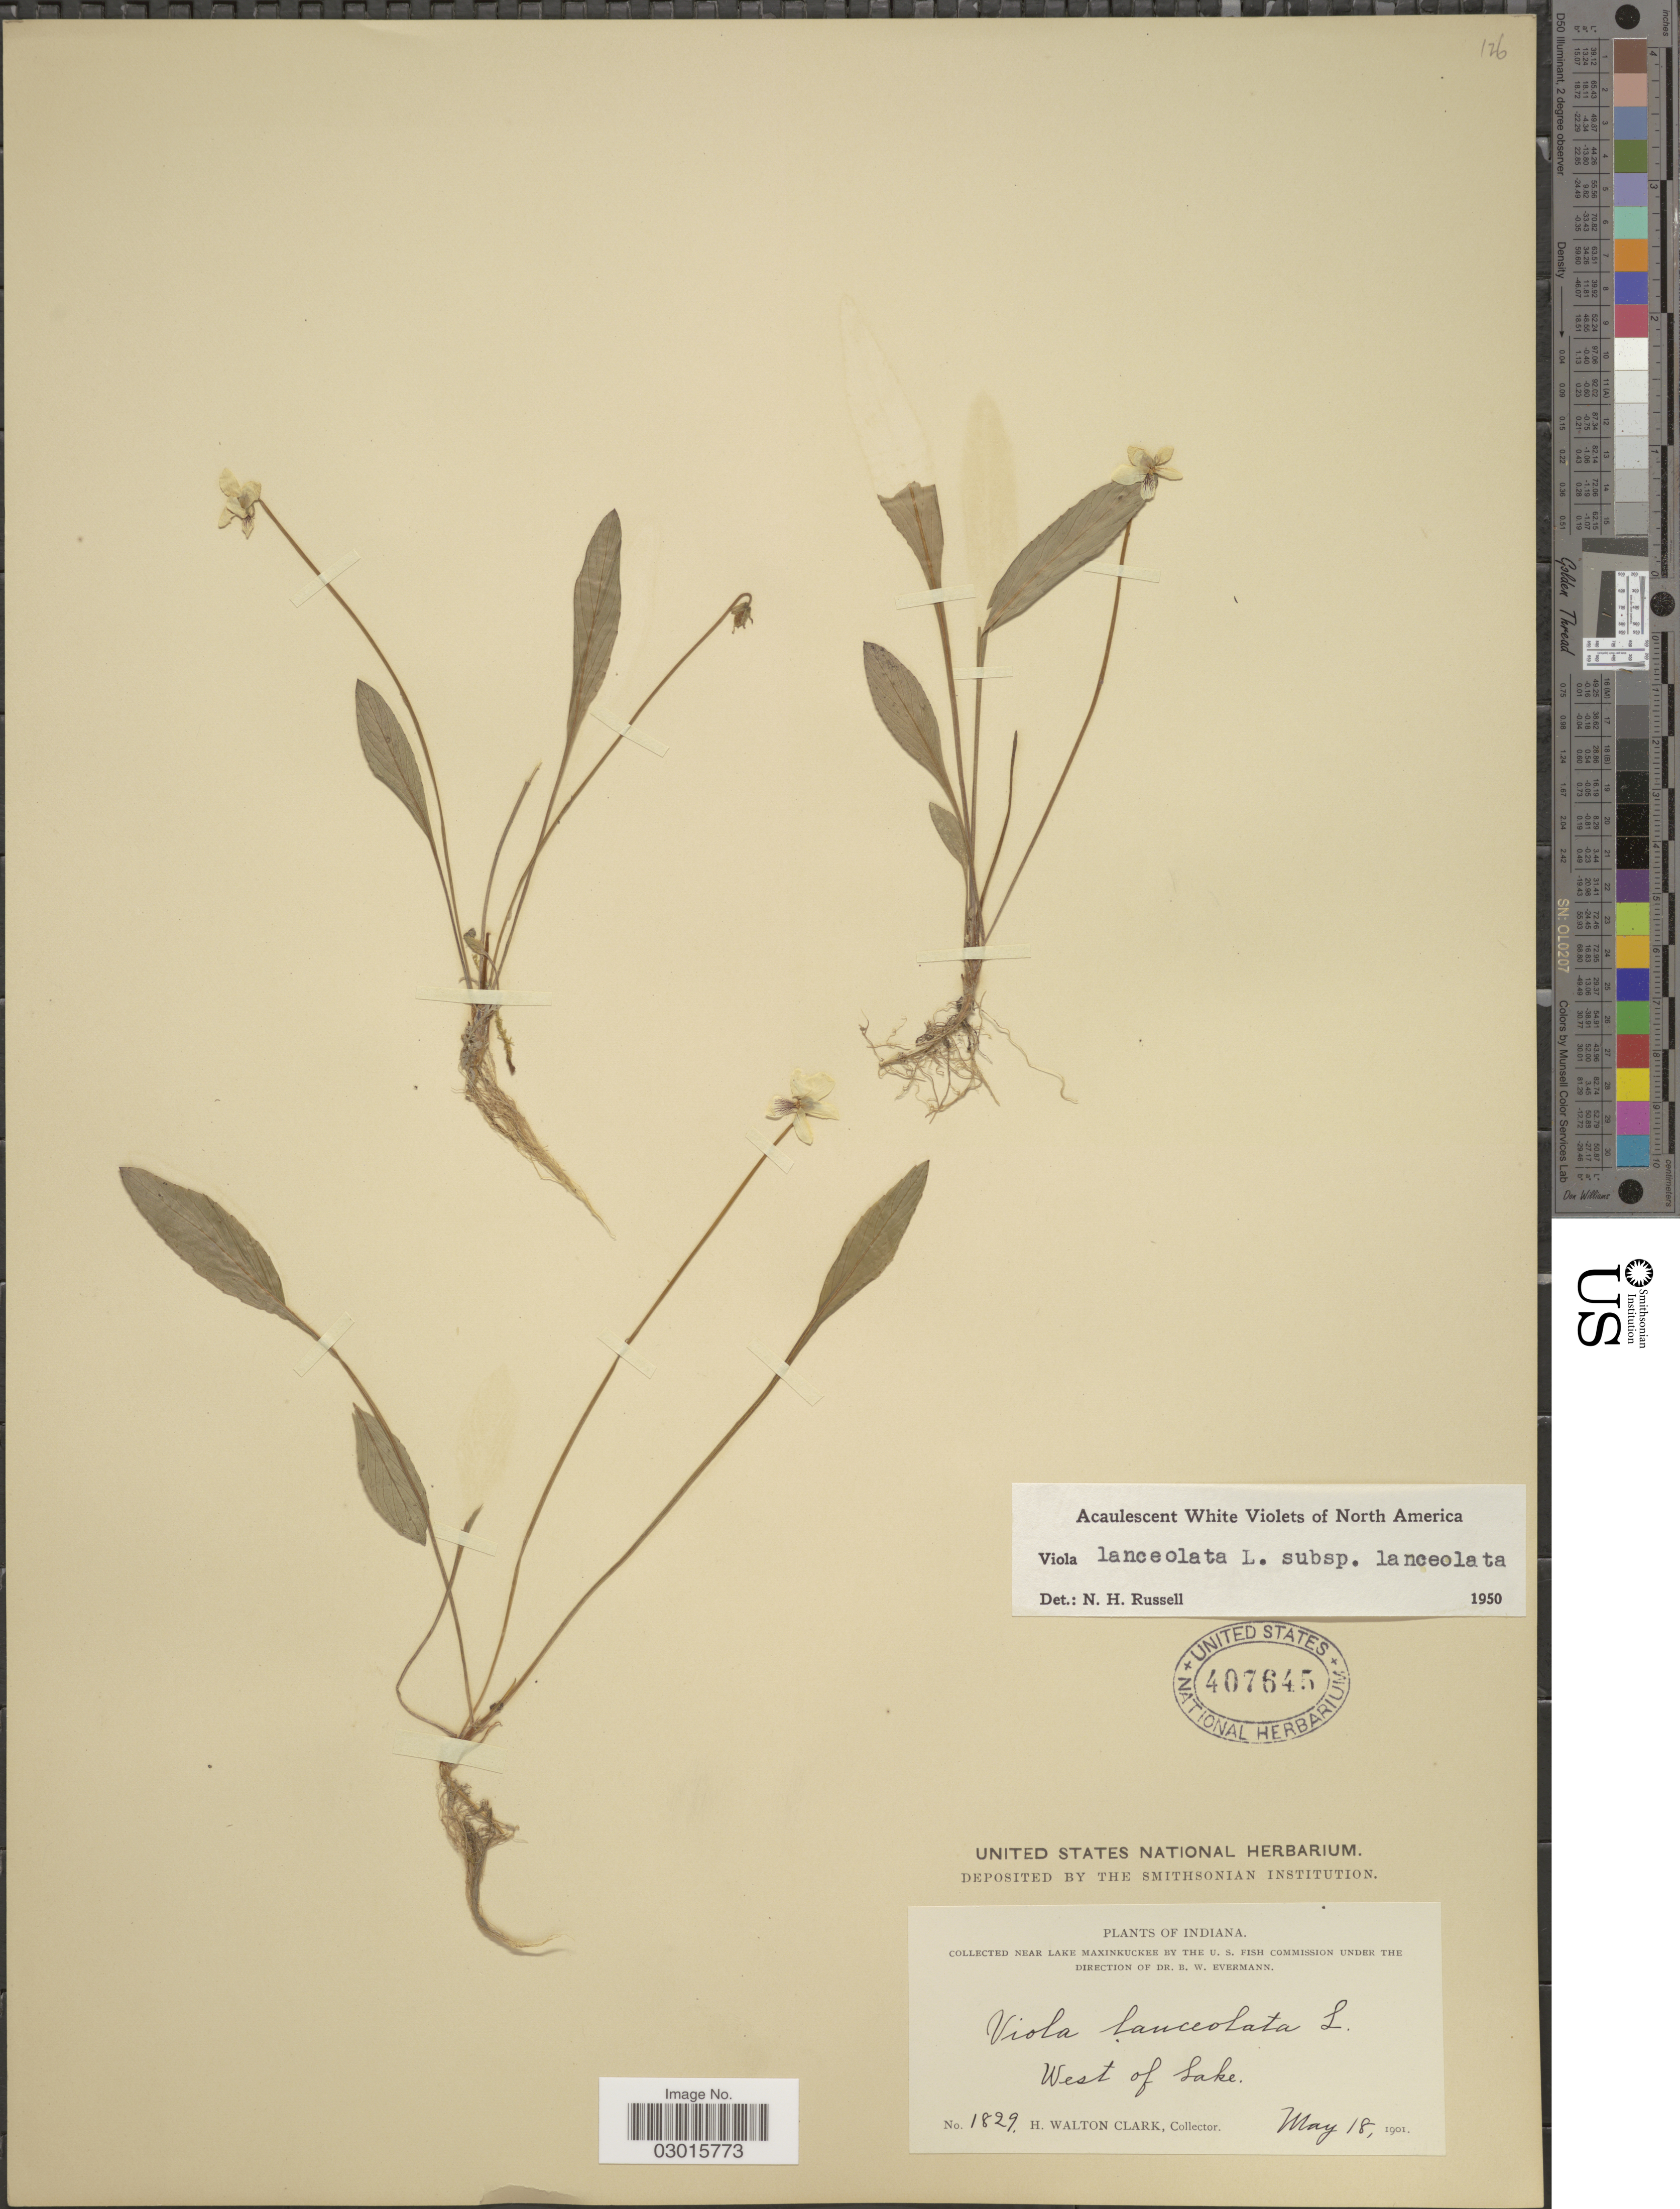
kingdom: Plantae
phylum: Tracheophyta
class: Magnoliopsida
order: Malpighiales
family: Violaceae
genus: Viola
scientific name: Viola lanceolata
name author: L.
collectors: H. W. Clark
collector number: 1829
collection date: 1901-05-18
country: United States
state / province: Indiana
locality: Near Lake Maxinkuckee. West of Lake.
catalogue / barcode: US 407645